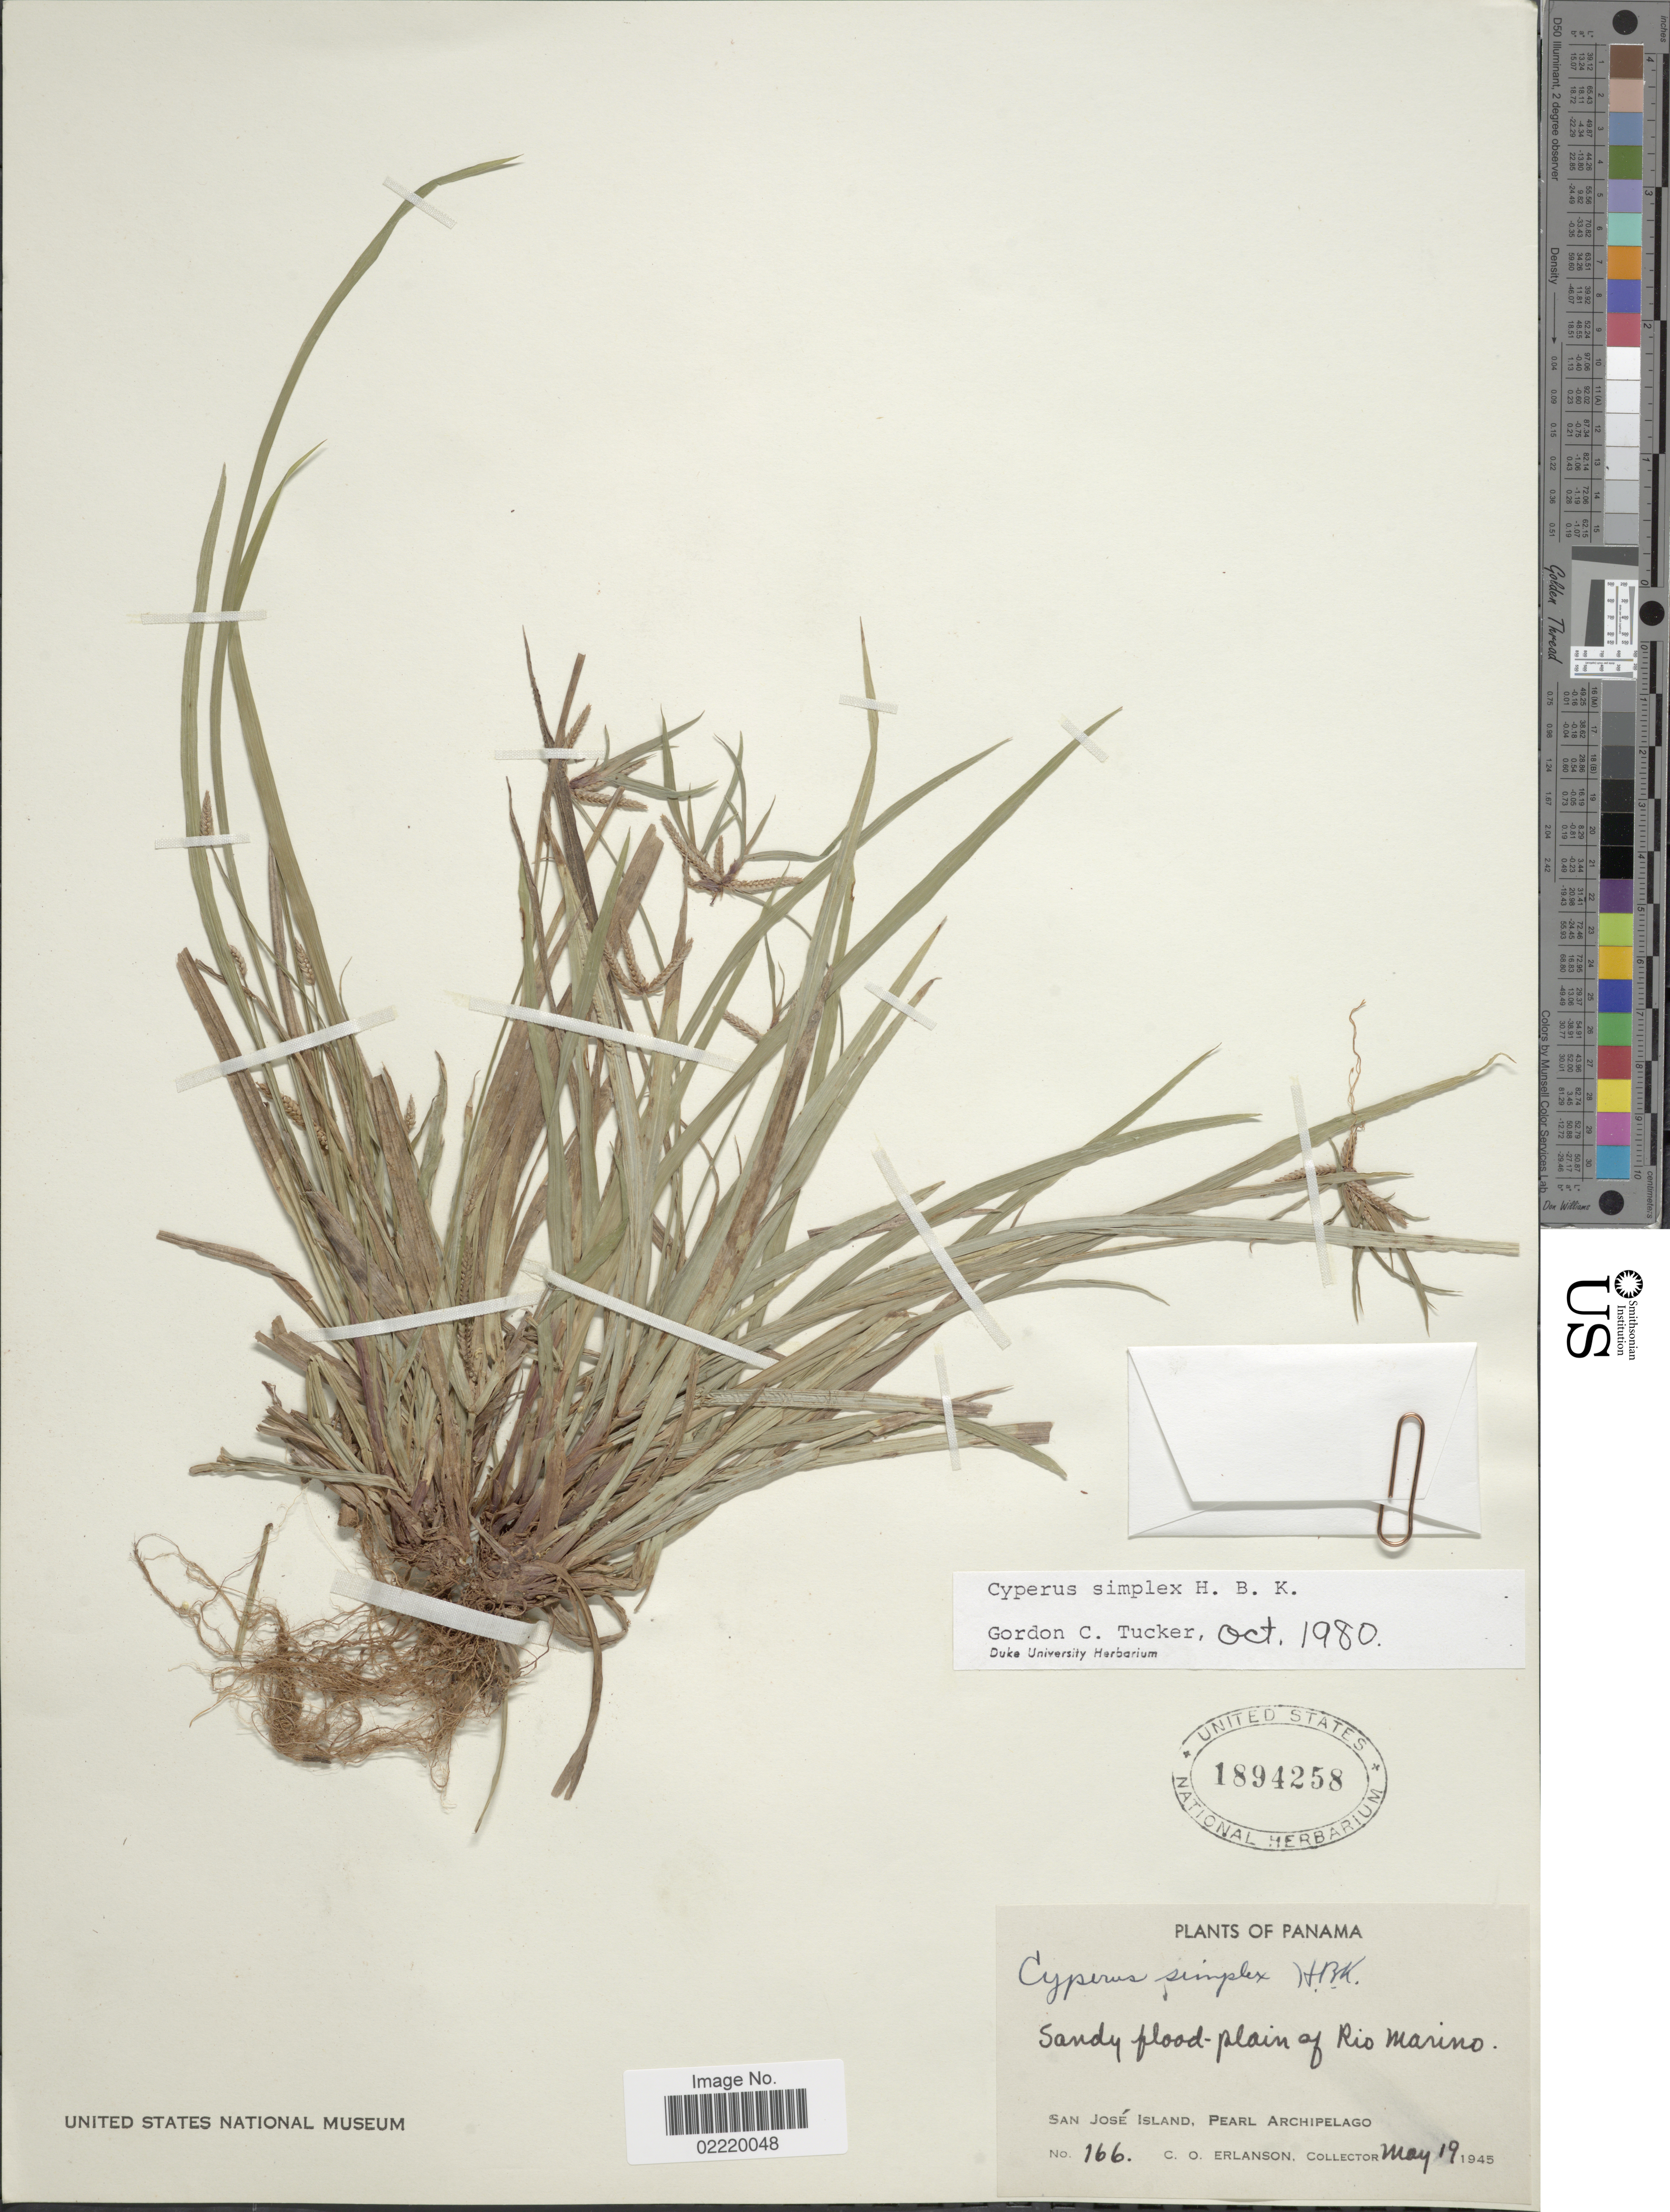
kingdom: Plantae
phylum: Tracheophyta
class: Liliopsida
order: Poales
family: Cyperaceae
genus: Cyperus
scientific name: Cyperus simplex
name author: Kunth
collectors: C. O. Erlanson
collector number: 166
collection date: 1945-05-19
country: Panama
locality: Sandy flood-plain of Rio Marino, San Jose Island, Pearl Archipelago.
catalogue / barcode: US 1894258